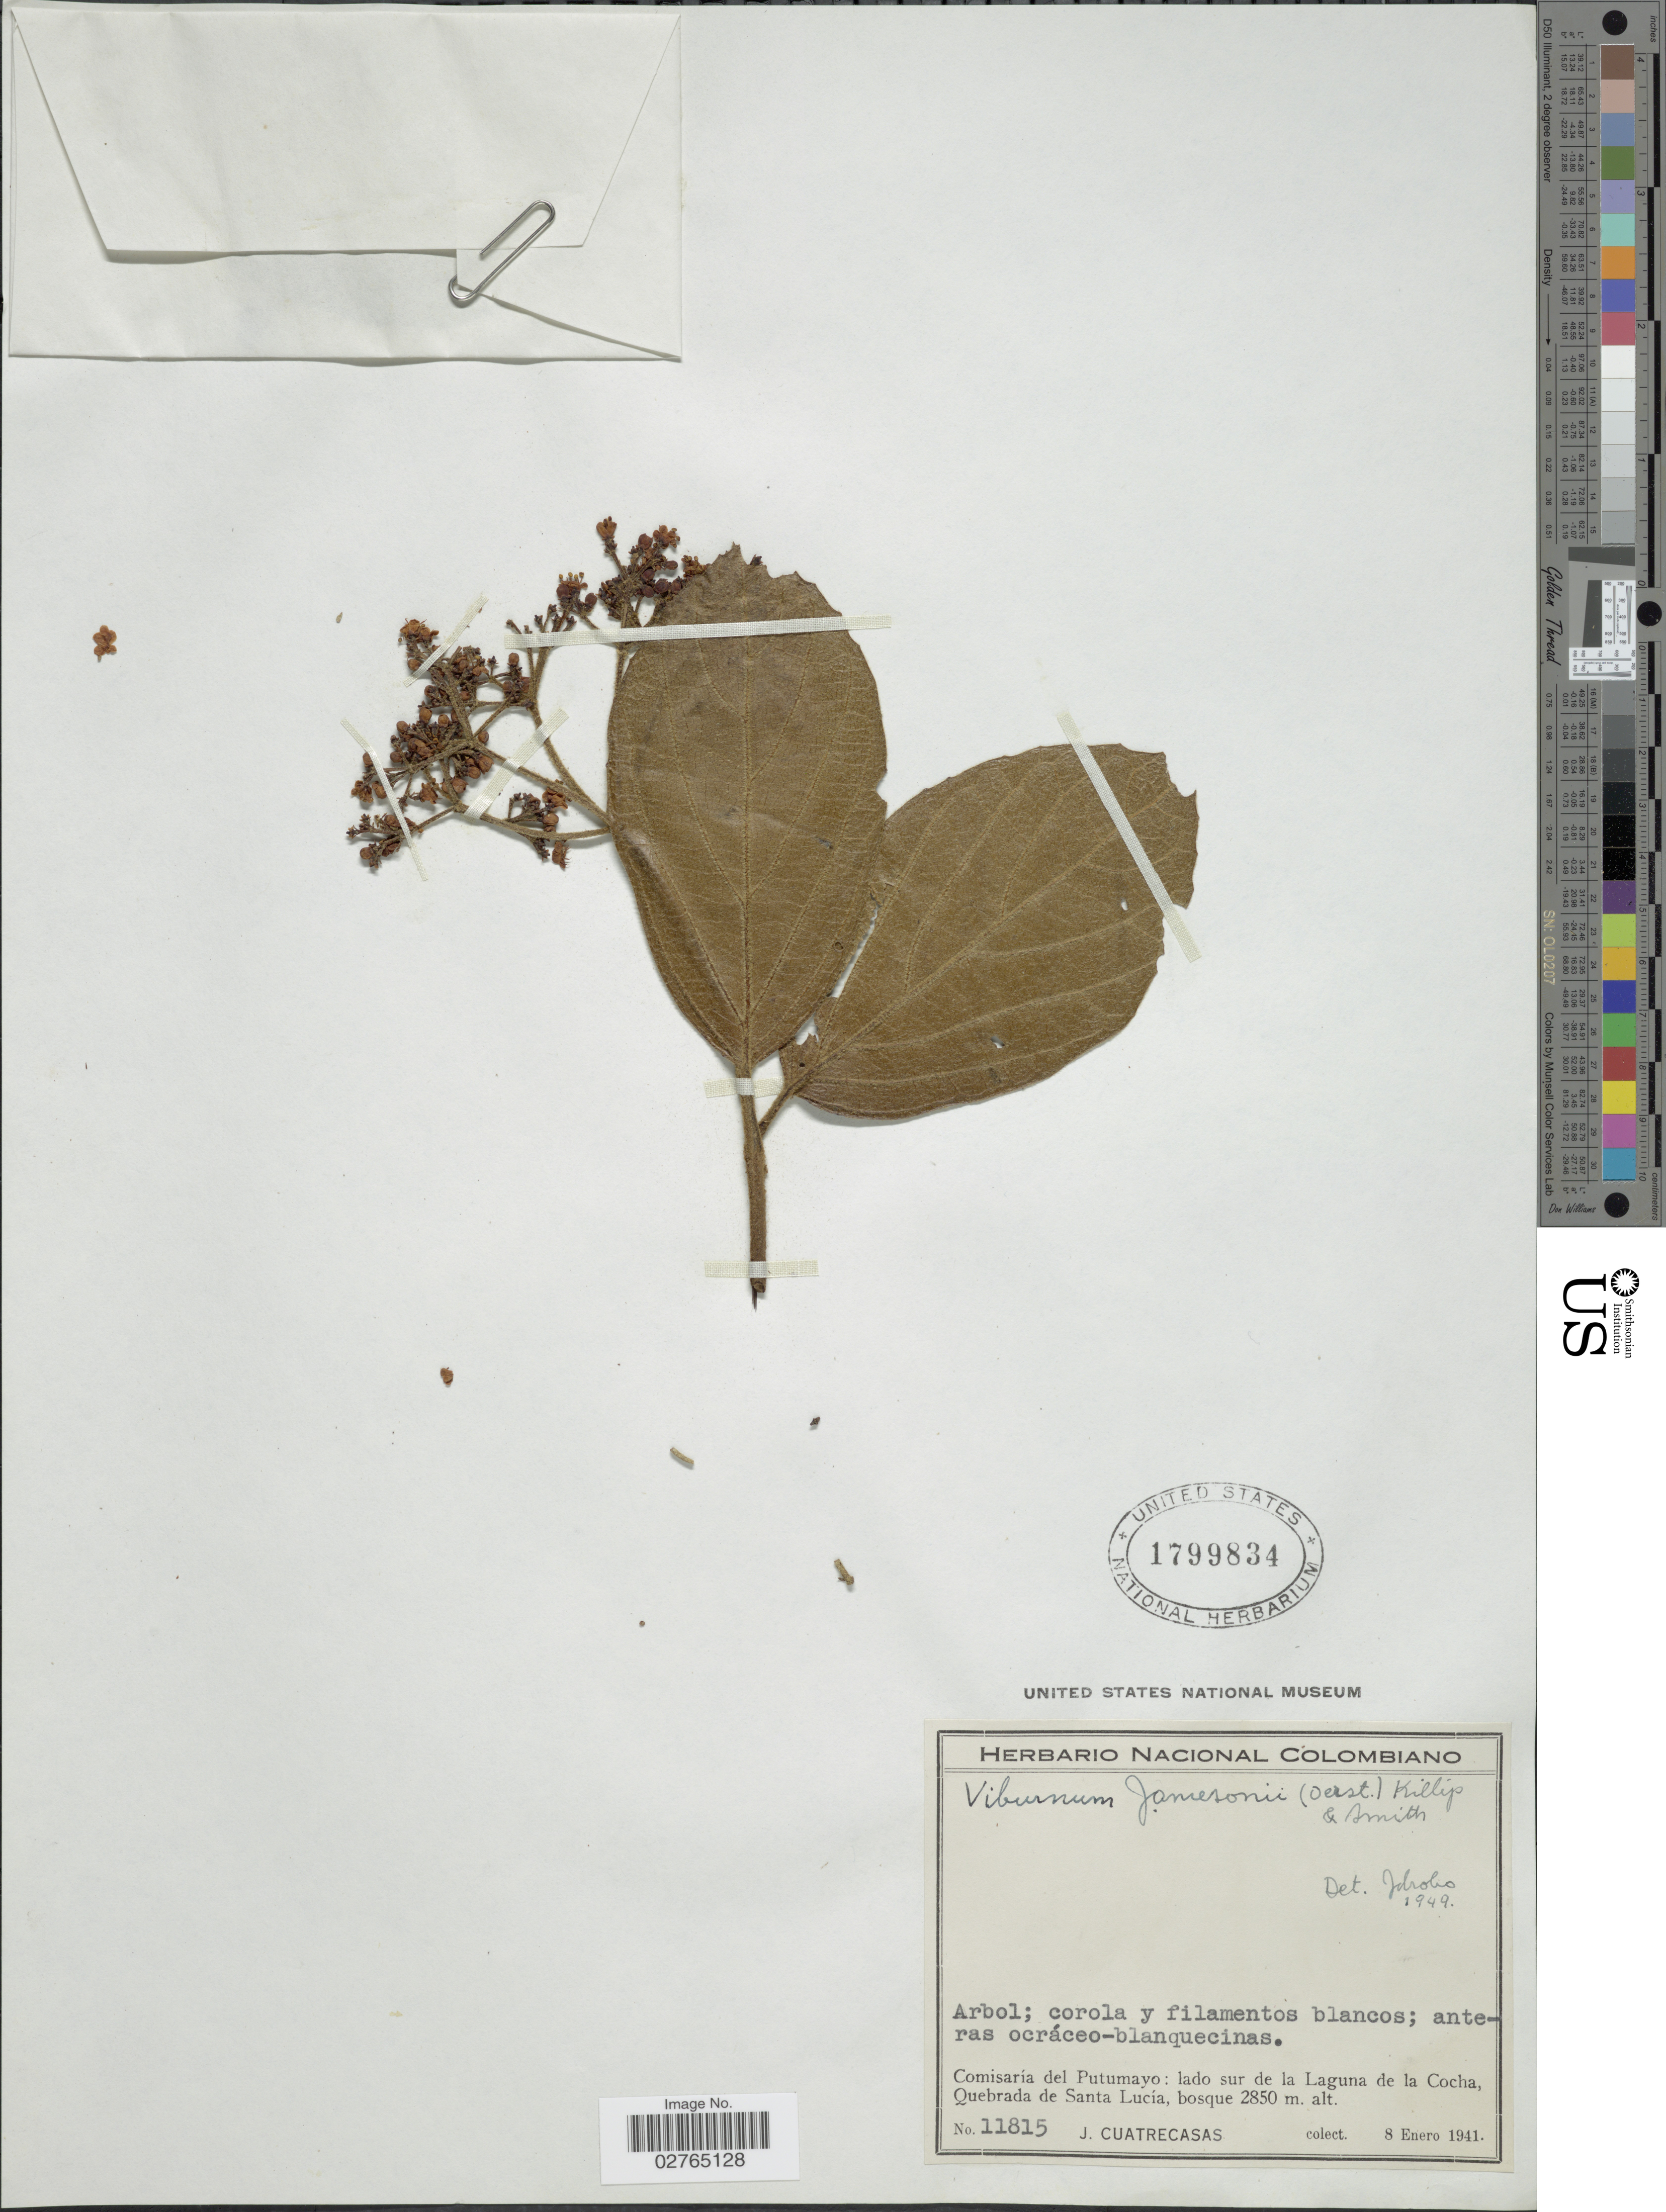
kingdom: Plantae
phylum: Tracheophyta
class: Magnoliopsida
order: Dipsacales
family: Viburnaceae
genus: Viburnum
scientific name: Viburnum jamesonii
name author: (Oerst.) Killip & A.C. Sm.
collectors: J. Cuatrecasas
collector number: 11815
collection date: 1941-01-08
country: Colombia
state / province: Putumayo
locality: Comisaría del Putumayo: lado sur de la Laguna de la Cocha, Quebrada de Santa Lucia.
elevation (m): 2850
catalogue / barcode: US 1799834